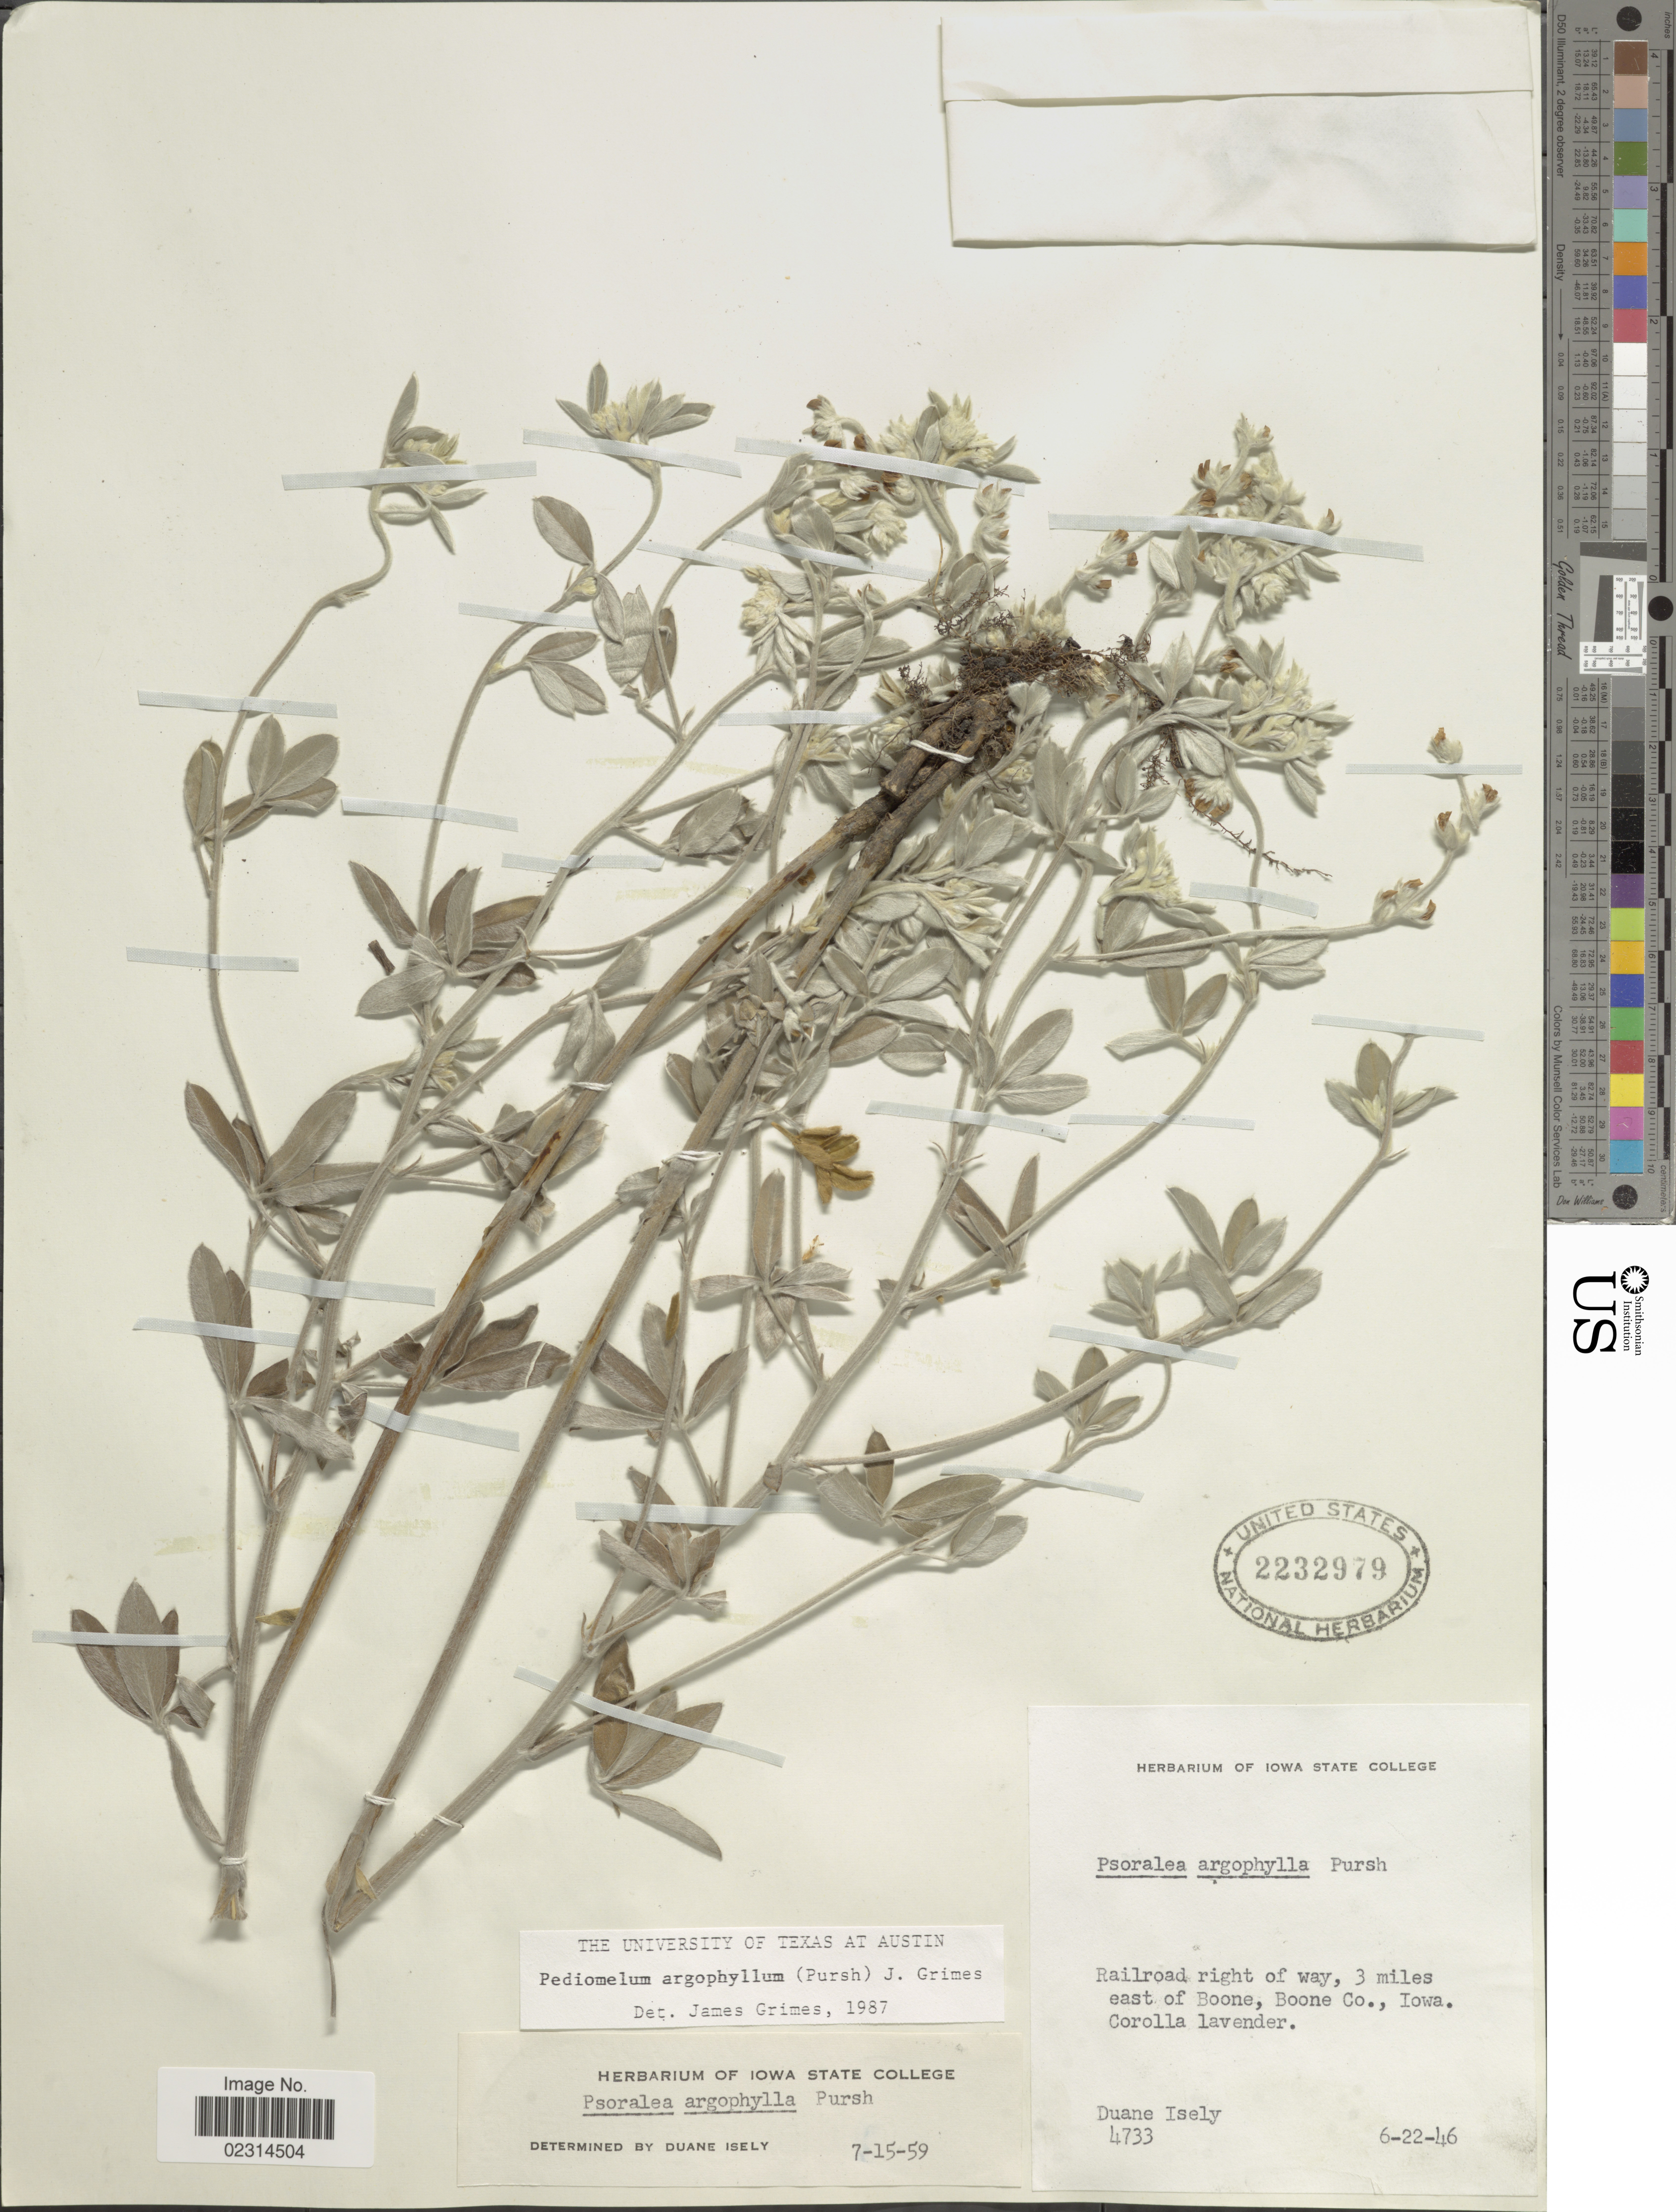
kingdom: Plantae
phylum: Tracheophyta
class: Magnoliopsida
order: Fabales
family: Fabaceae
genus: Pediomelum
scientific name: Pediomelum argophyllum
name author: (Pursh) J.W. Grimes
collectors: D. Isely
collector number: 4733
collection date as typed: Transcribed d/m/y: 22/6/46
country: United States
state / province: Iowa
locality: Railroad right of way, 3 miles east of Boone, Boone Co.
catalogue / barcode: US 2232979